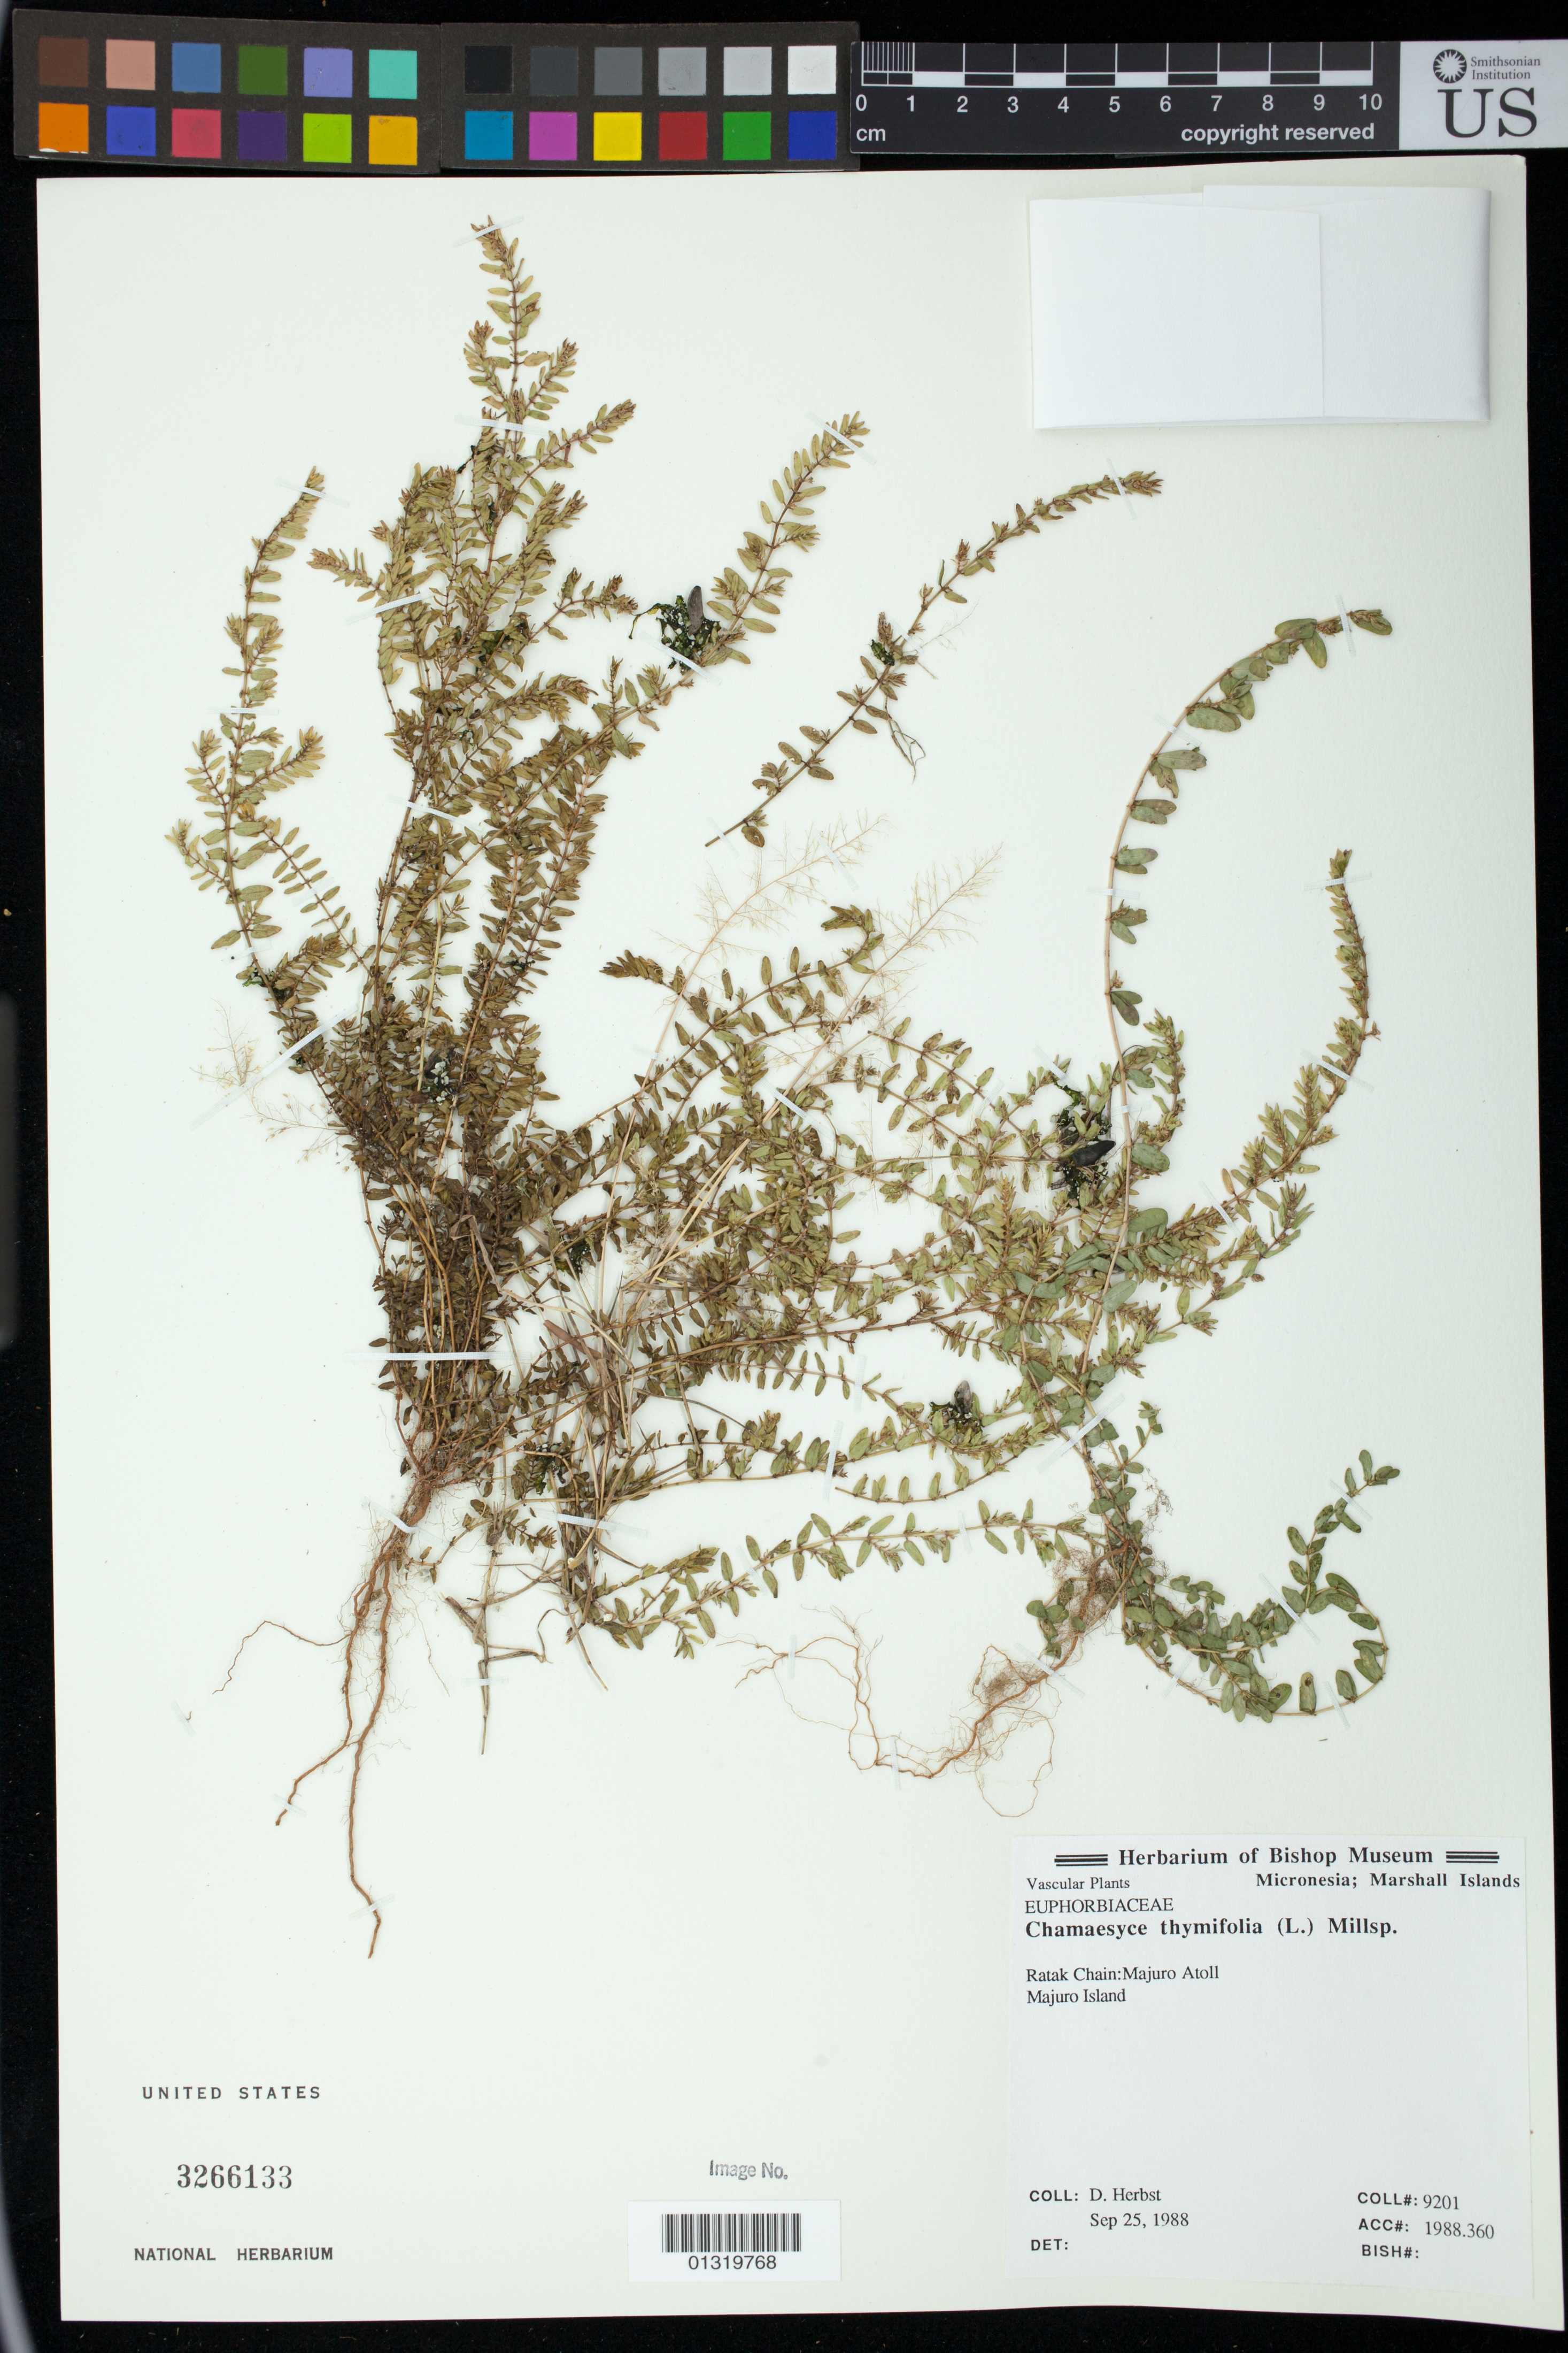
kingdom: Plantae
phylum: Tracheophyta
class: Magnoliopsida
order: Malpighiales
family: Euphorbiaceae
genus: Euphorbia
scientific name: Euphorbia thymifolia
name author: L.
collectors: D. Herbst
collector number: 9201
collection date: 1988-09-25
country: Marshall Islands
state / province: Ratak Chain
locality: Majuro Atoll, Majuro Island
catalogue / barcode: US 3266133